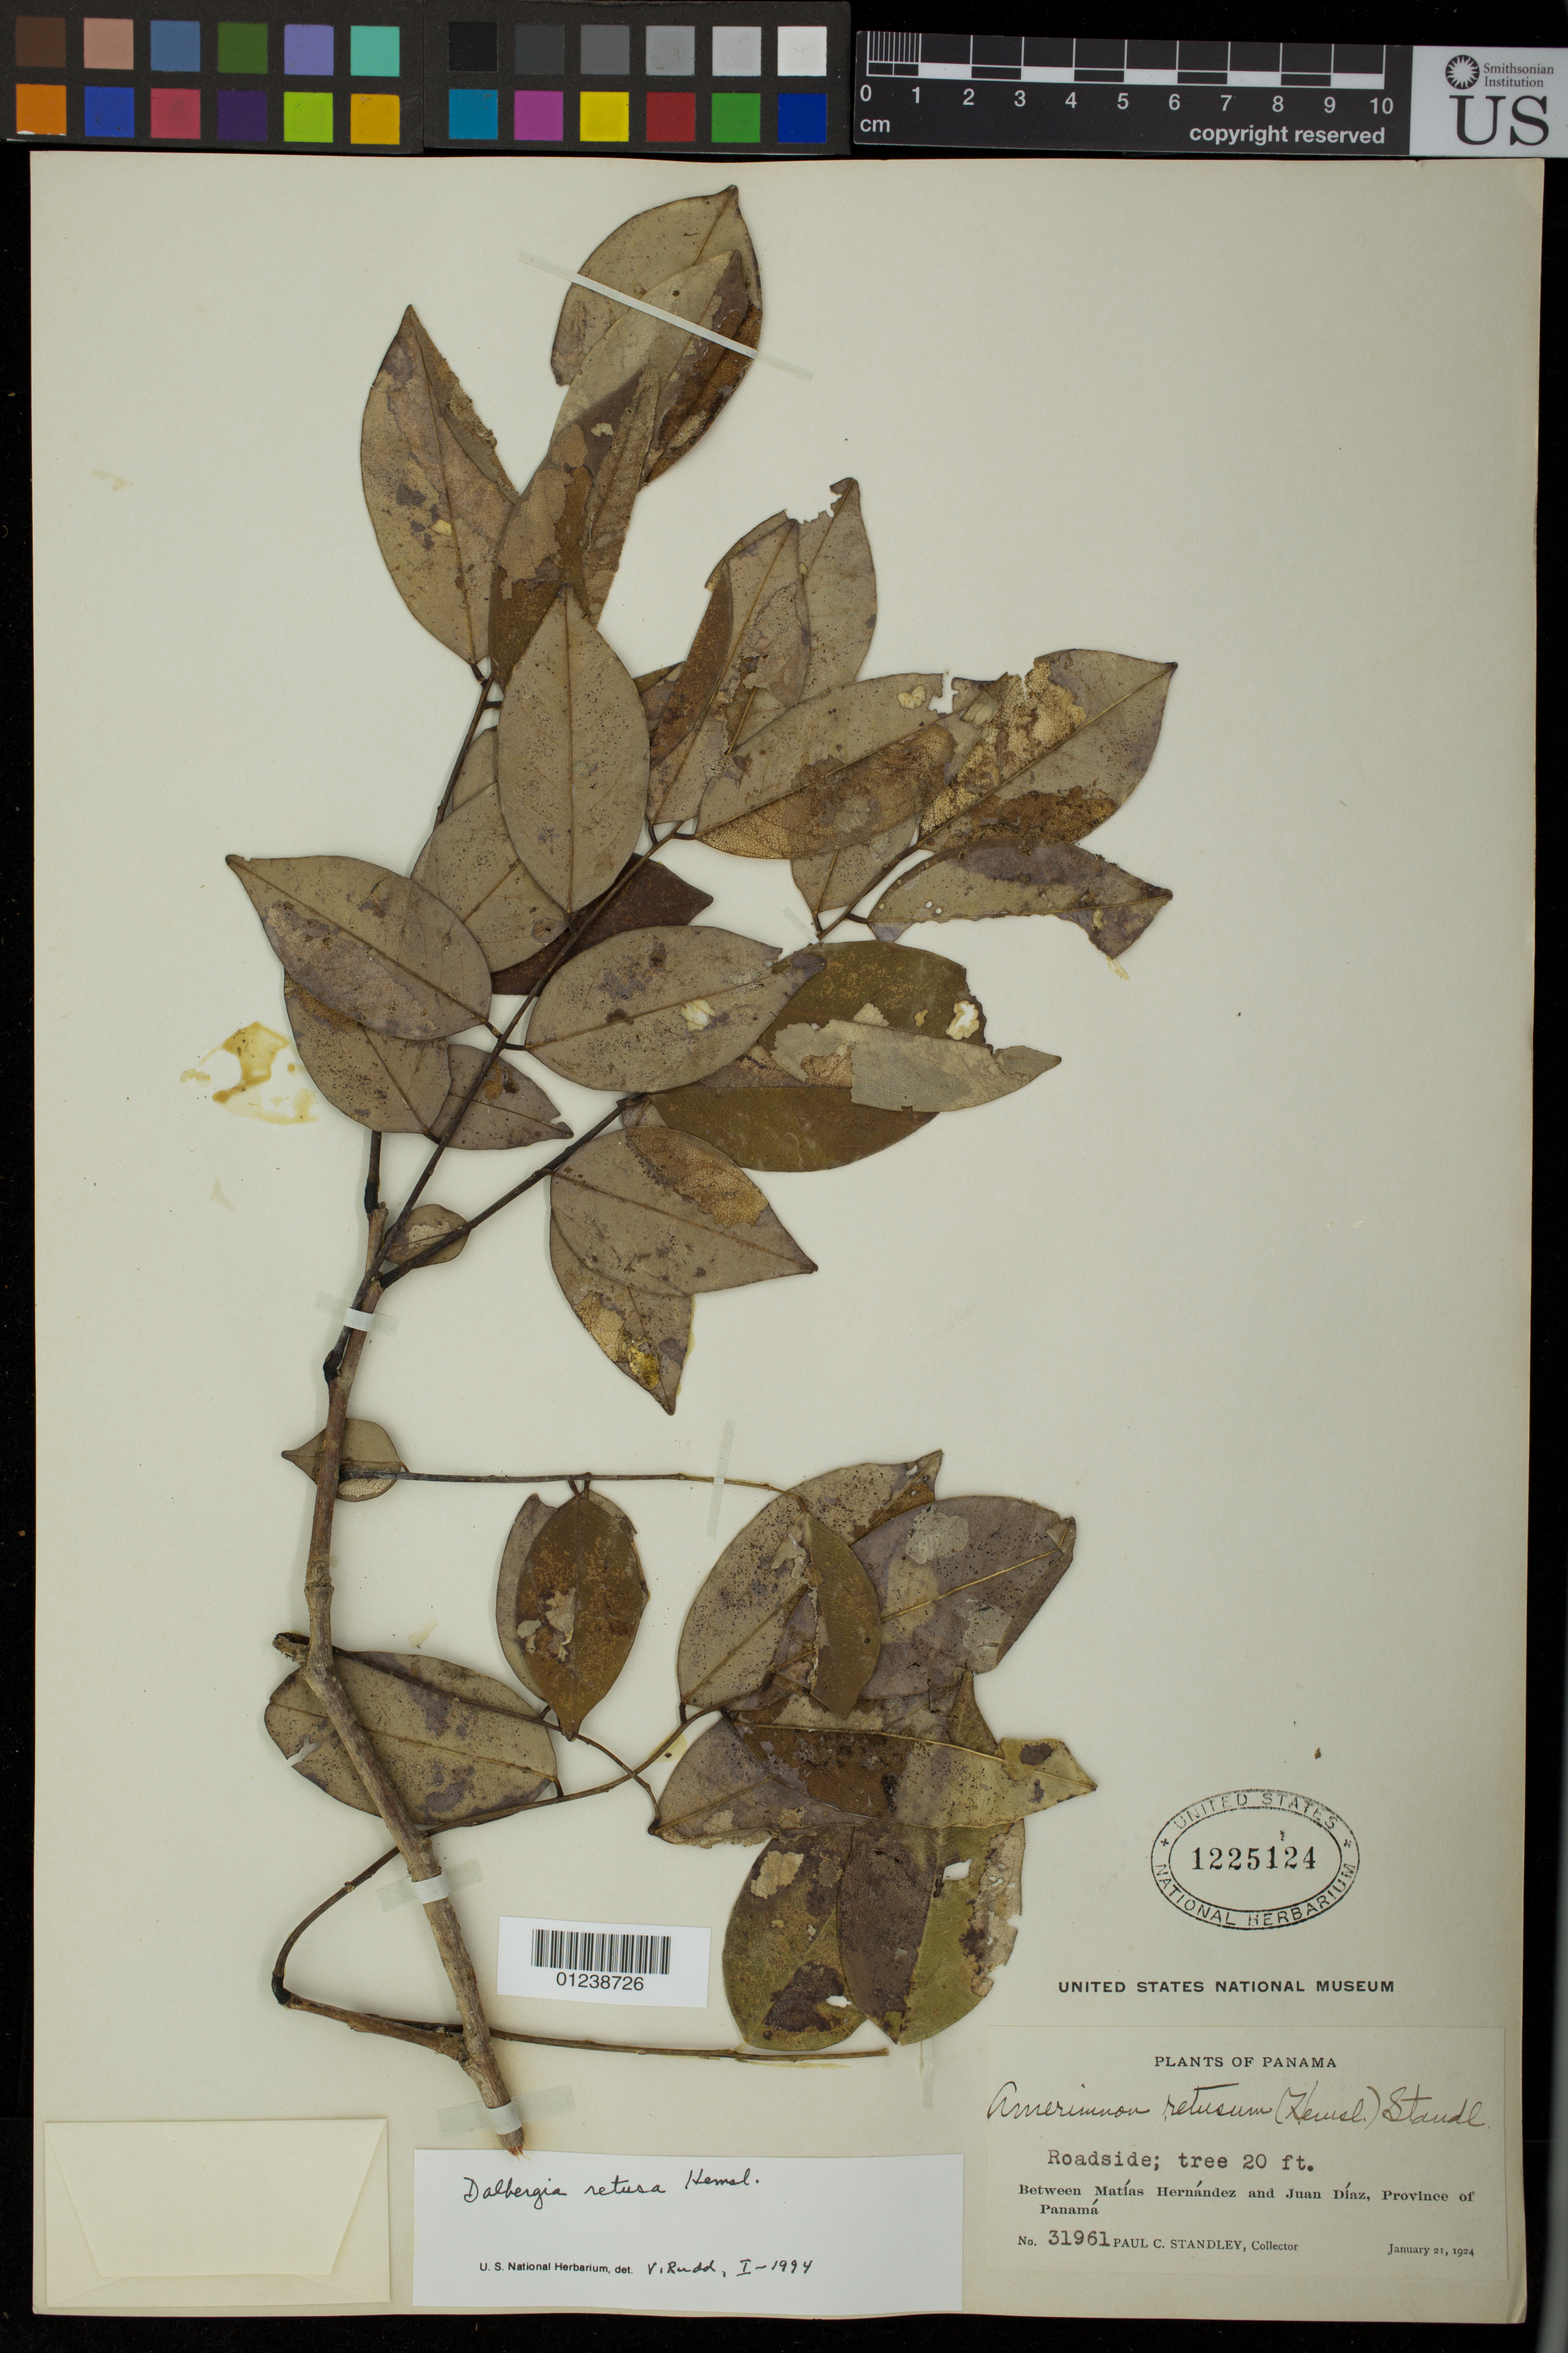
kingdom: Plantae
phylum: Tracheophyta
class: Magnoliopsida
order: Fabales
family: Fabaceae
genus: Dalbergia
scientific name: Dalbergia retusa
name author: Hemsl.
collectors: P. C. Standley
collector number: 31961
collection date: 1924-01-21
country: Panama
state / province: Panamá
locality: Roadside between Matias Hernandez and Juan Diaz, Province of Panama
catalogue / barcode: US 1225124